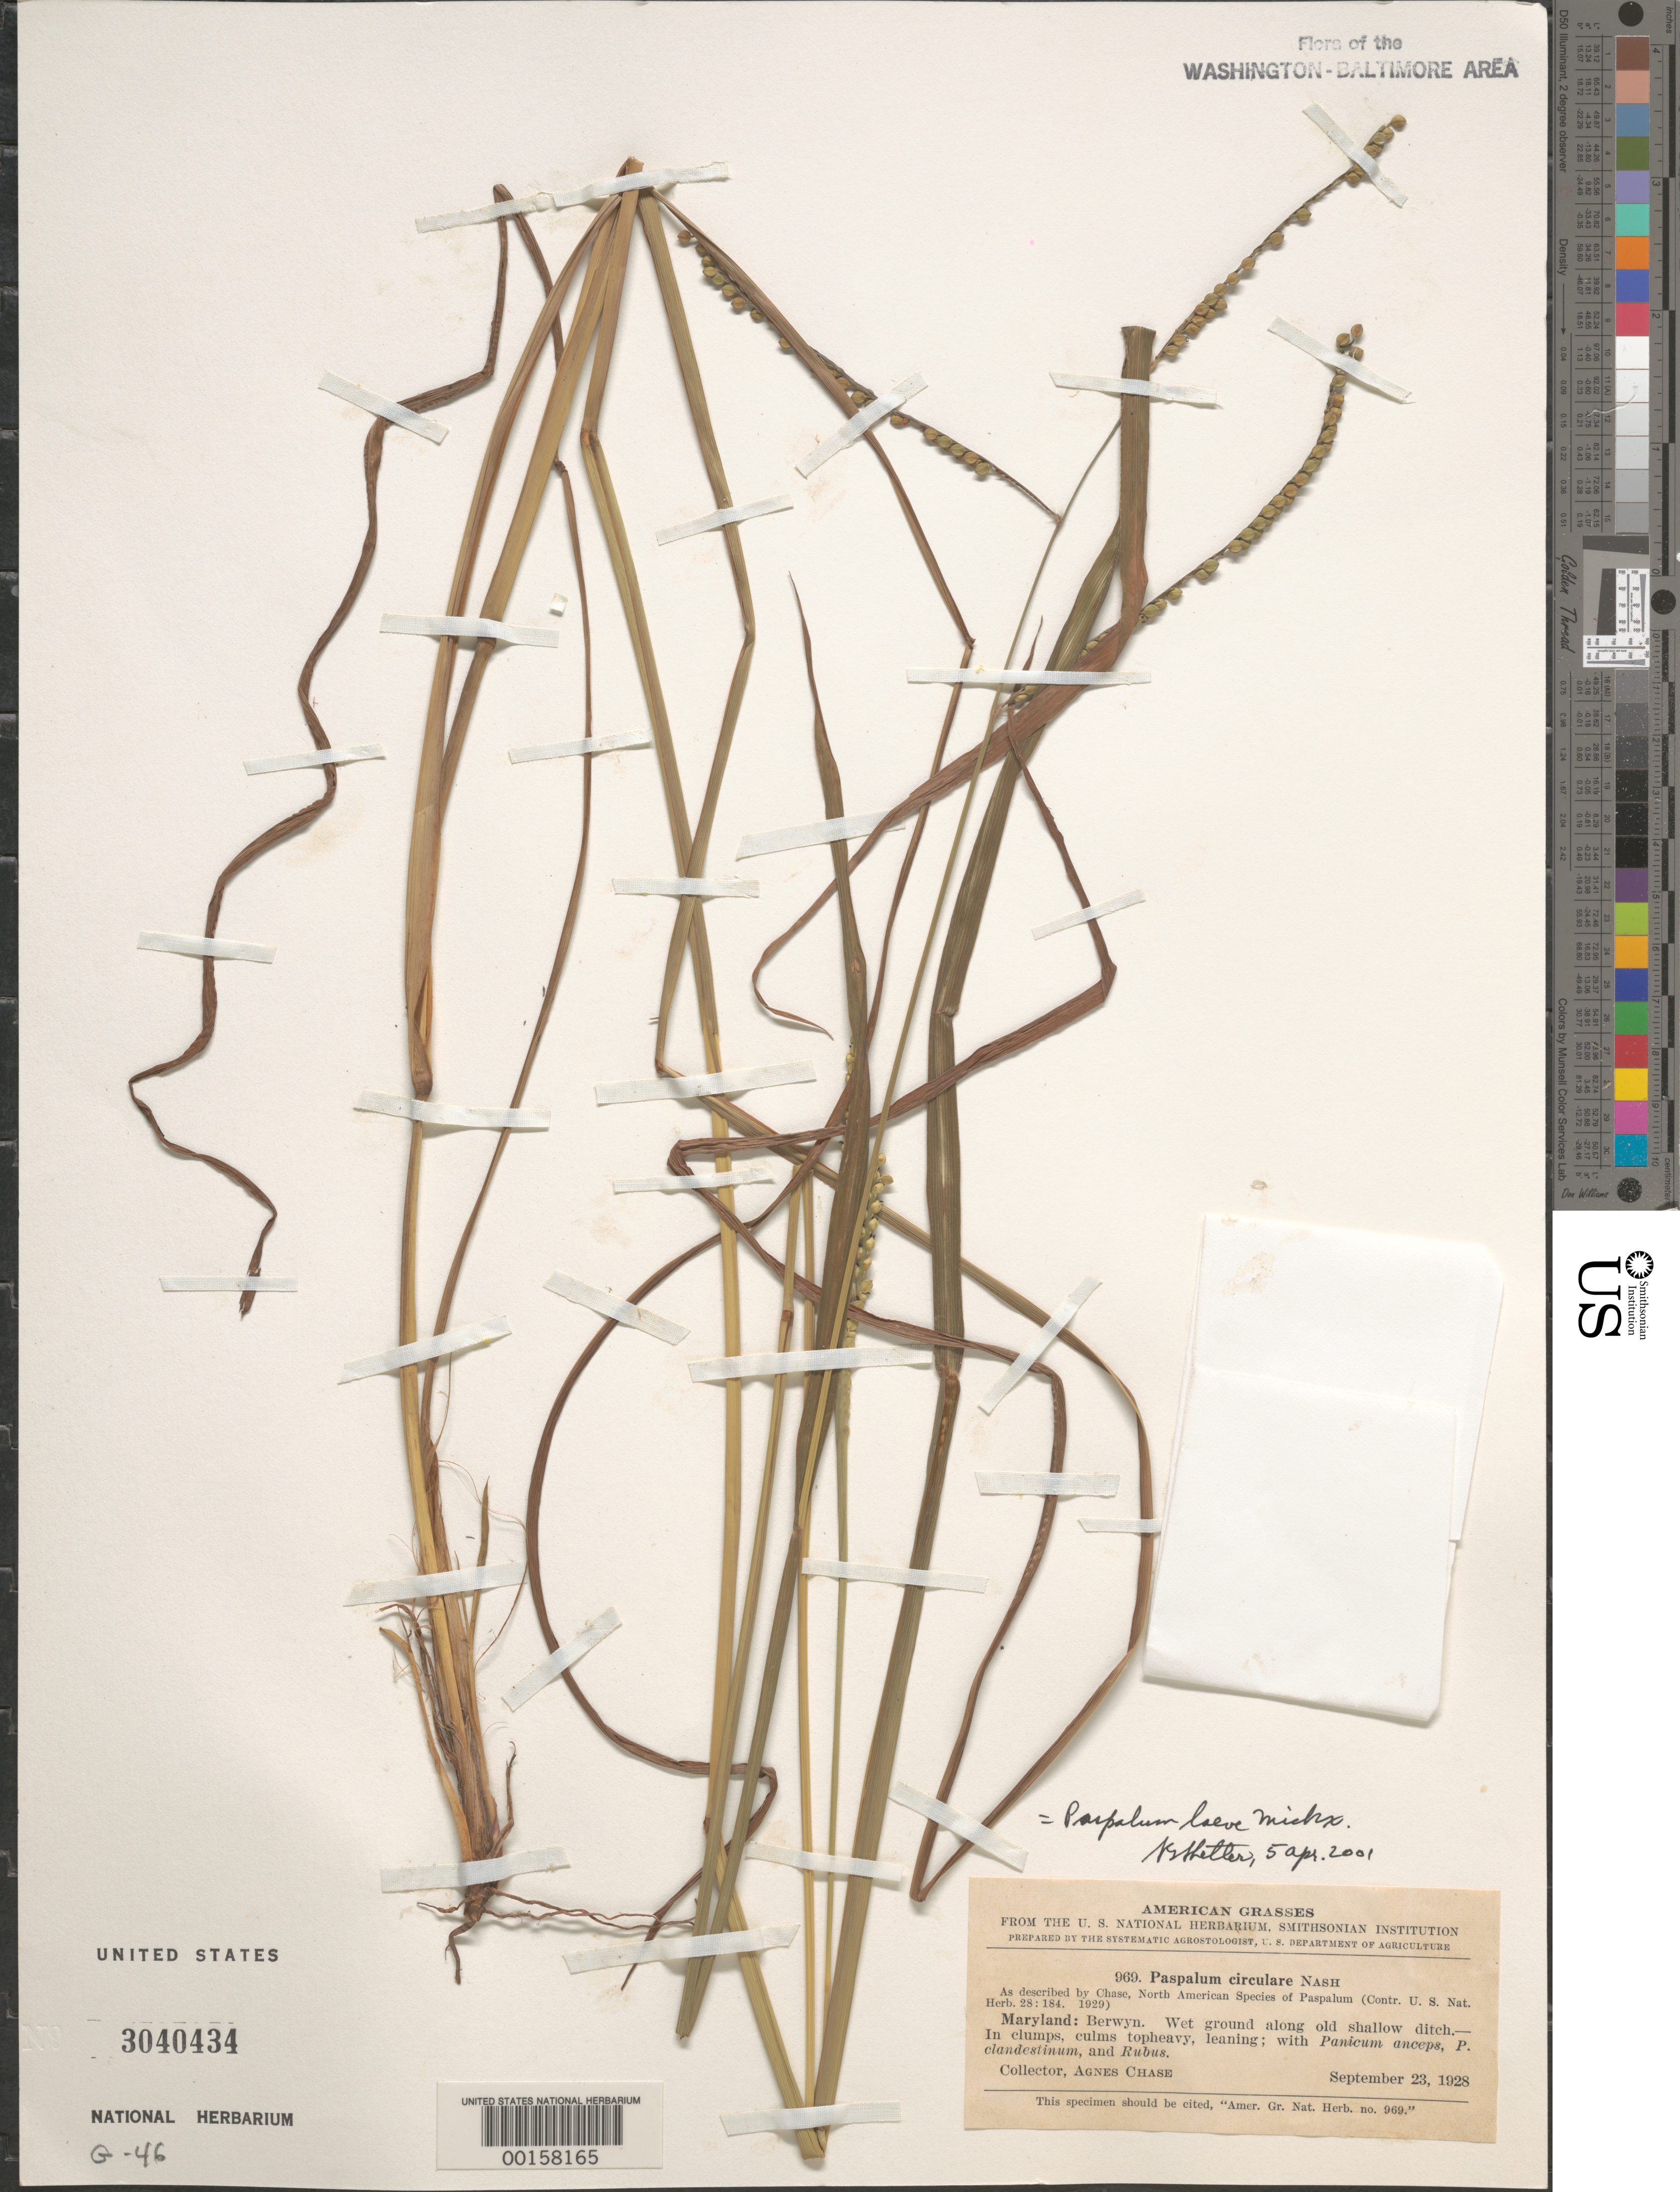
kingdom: Plantae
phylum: Tracheophyta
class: Liliopsida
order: Poales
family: Poaceae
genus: Paspalum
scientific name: Paspalum laeve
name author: Michx.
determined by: Chase, [M.] Agnes, (US)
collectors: A. Chase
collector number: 969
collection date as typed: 23 Sep 1928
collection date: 1928-09-23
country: United States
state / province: Maryland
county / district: Prince George's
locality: Berwyn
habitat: Wet ground along old shallow ditch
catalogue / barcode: US 3040434